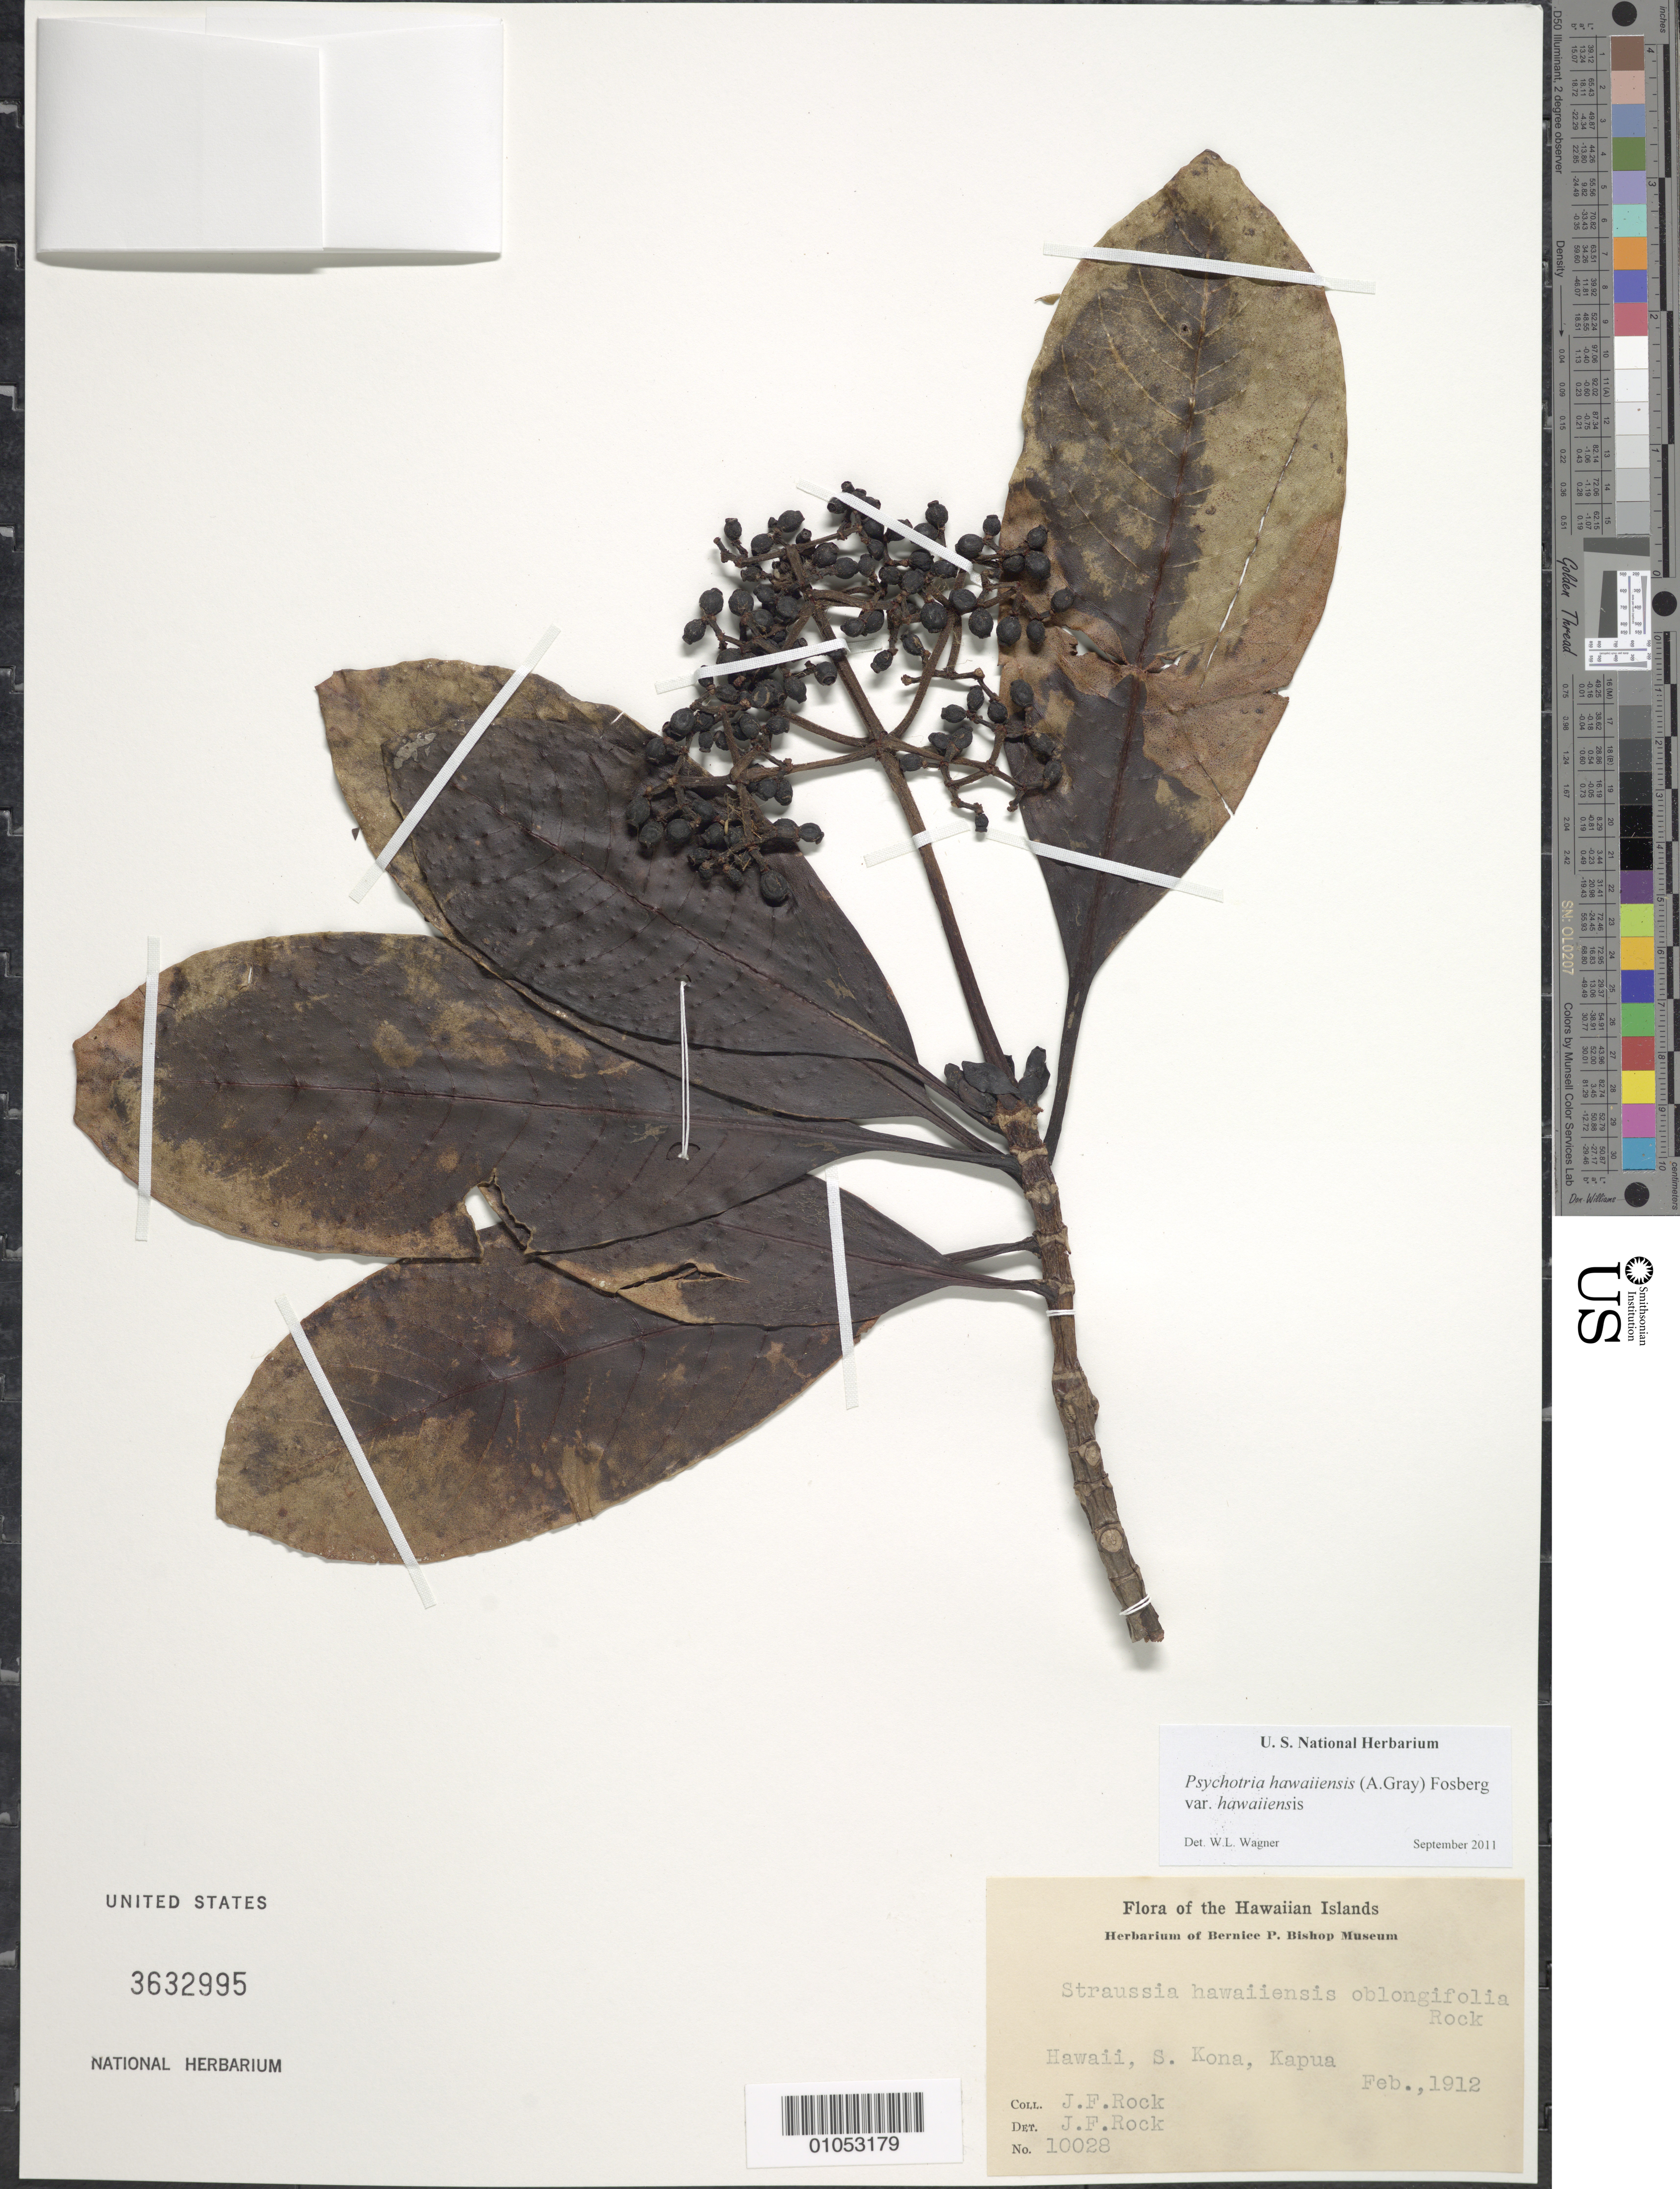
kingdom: Plantae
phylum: Tracheophyta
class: Magnoliopsida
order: Gentianales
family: Rubiaceae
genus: Psychotria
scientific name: Psychotria hawaiiensis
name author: (A. Gray) Fosberg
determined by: Wagner, W. L., (BOT), Smithsonian Institution - National Museum of Natural History (UNITED STATES)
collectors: J. F. Rock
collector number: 10028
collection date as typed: Feb 1912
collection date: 1912-02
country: United States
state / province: Hawaii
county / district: Hawaii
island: Hawaii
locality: S. Kona, Kapua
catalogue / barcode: US 3632995